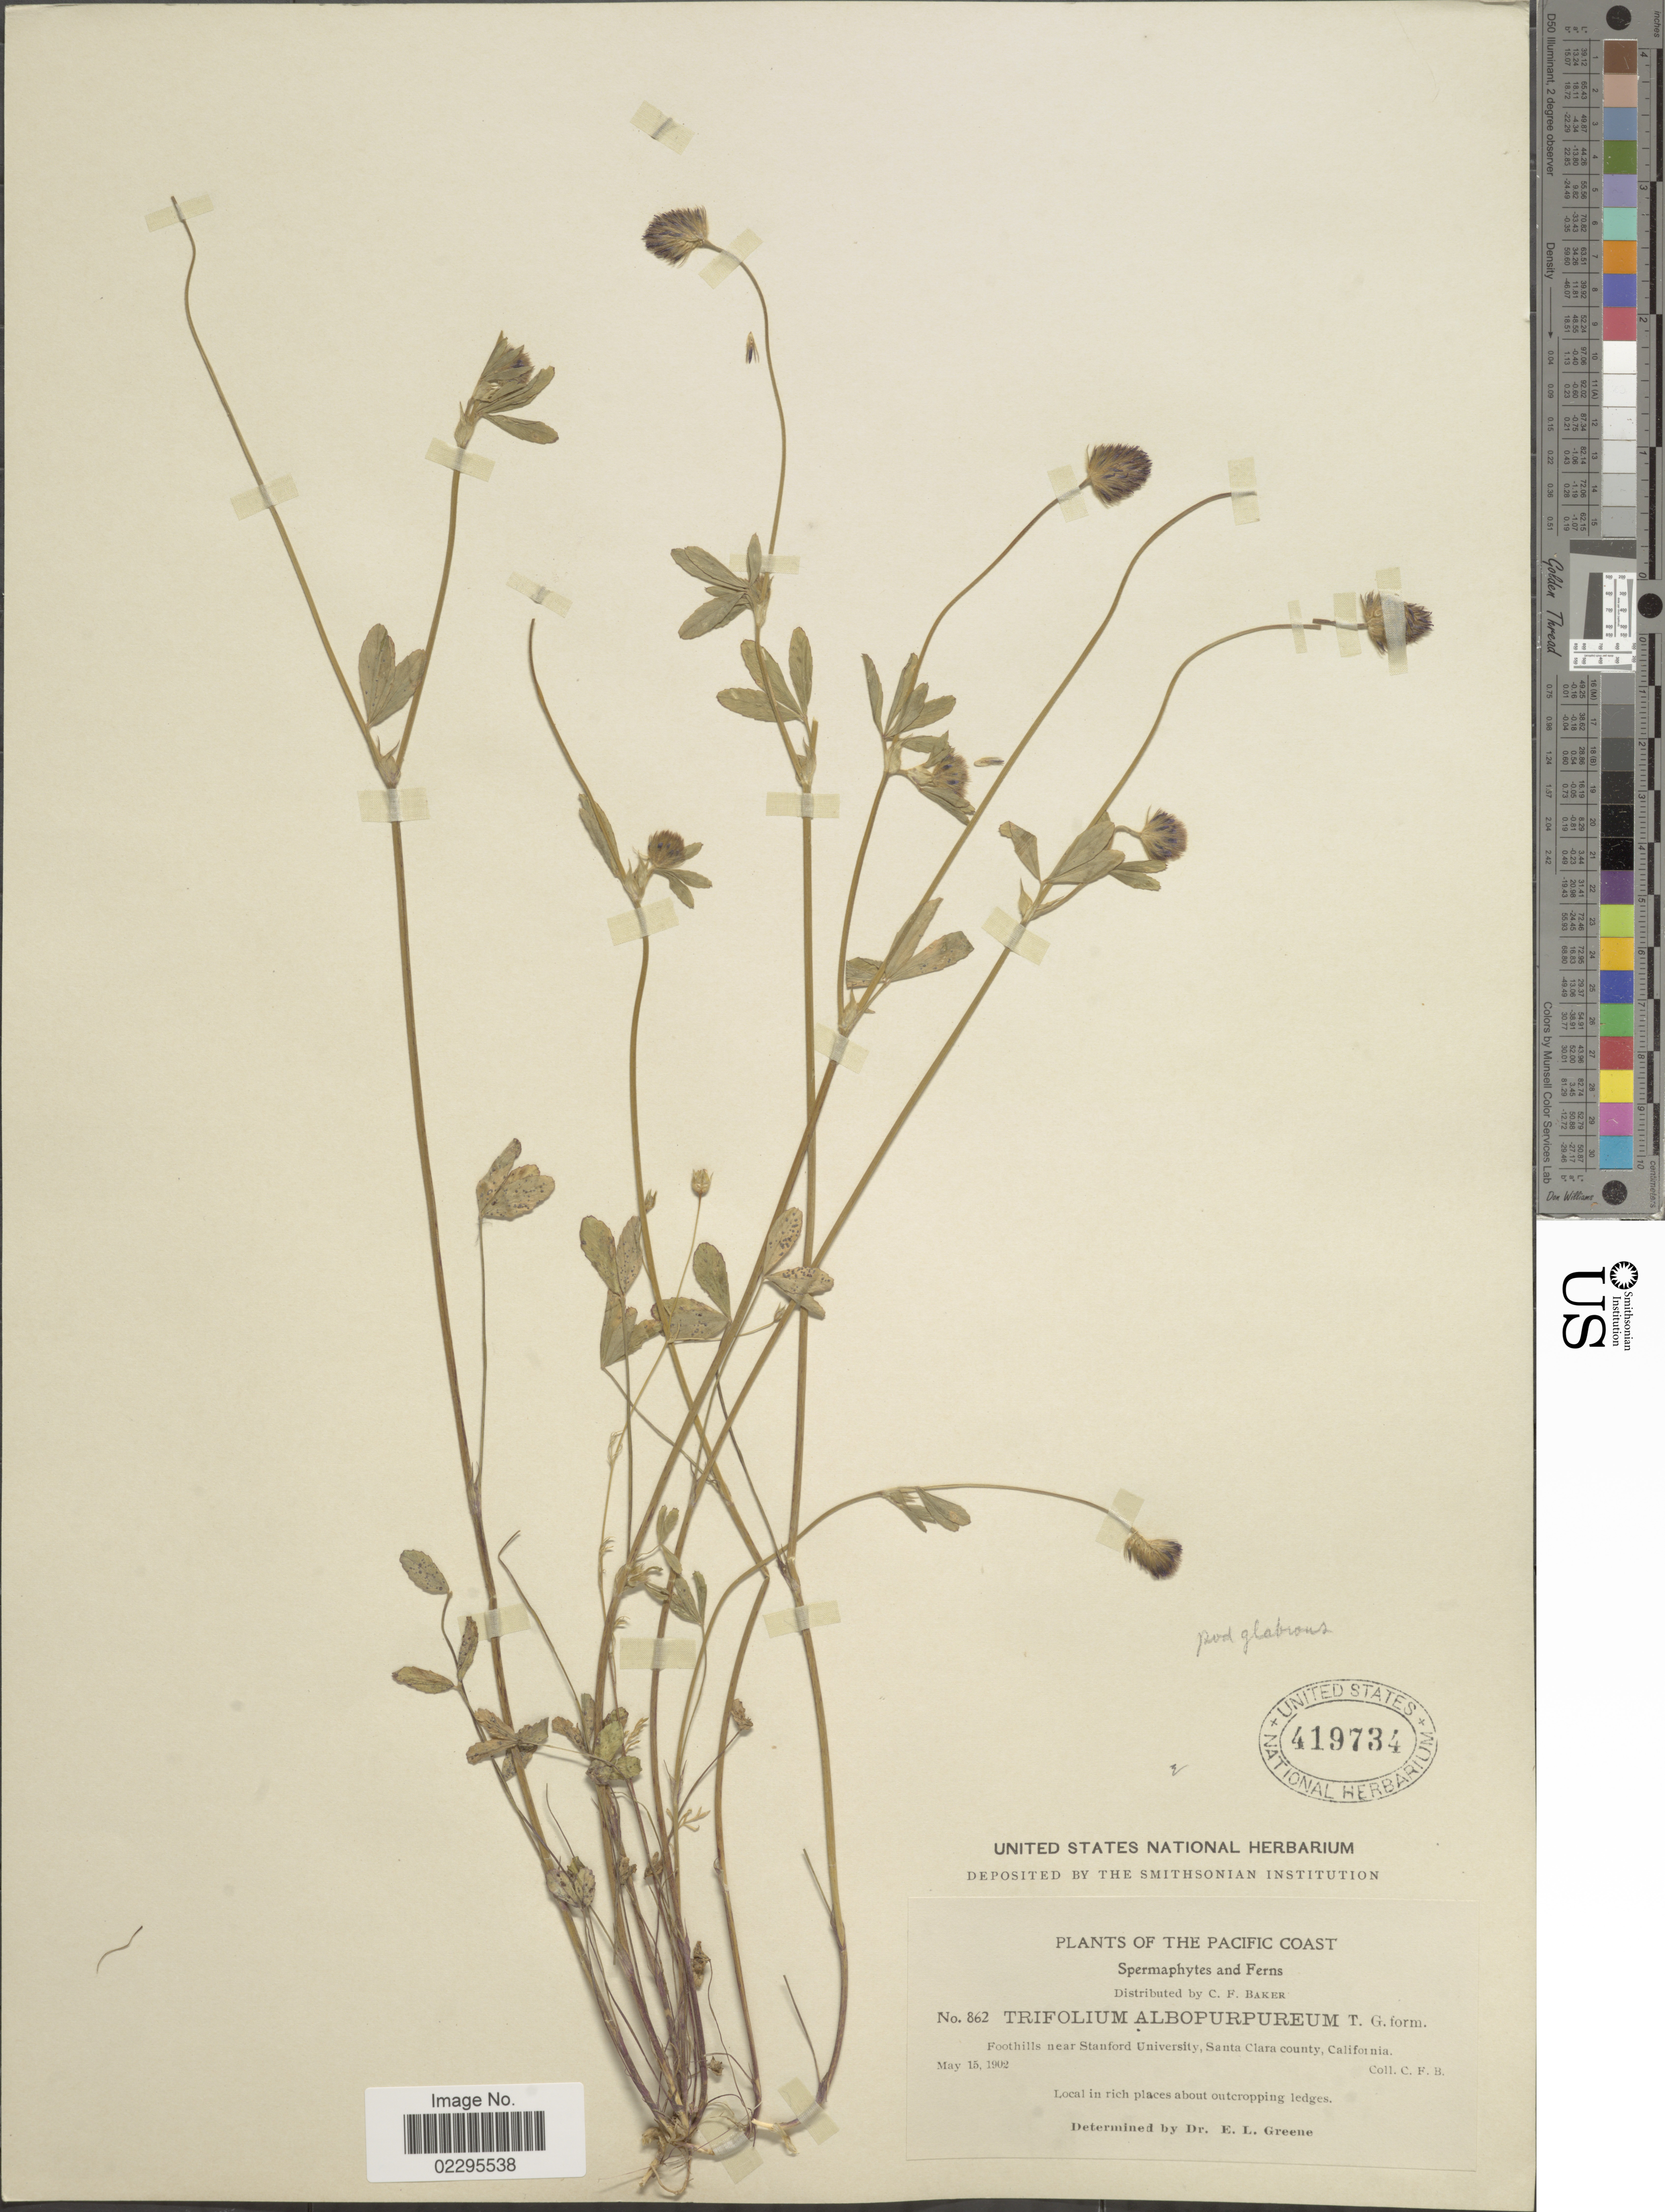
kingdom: Plantae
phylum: Tracheophyta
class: Magnoliopsida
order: Fabales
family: Fabaceae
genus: Trifolium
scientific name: Trifolium albopurpureum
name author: Torr. & A. Gray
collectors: C. F. Baker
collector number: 862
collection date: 1902-05-15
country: United States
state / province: California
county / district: Santa Clara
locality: Pacific Coast. Foothills near Stanford University, Santa Clara county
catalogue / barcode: US 419734